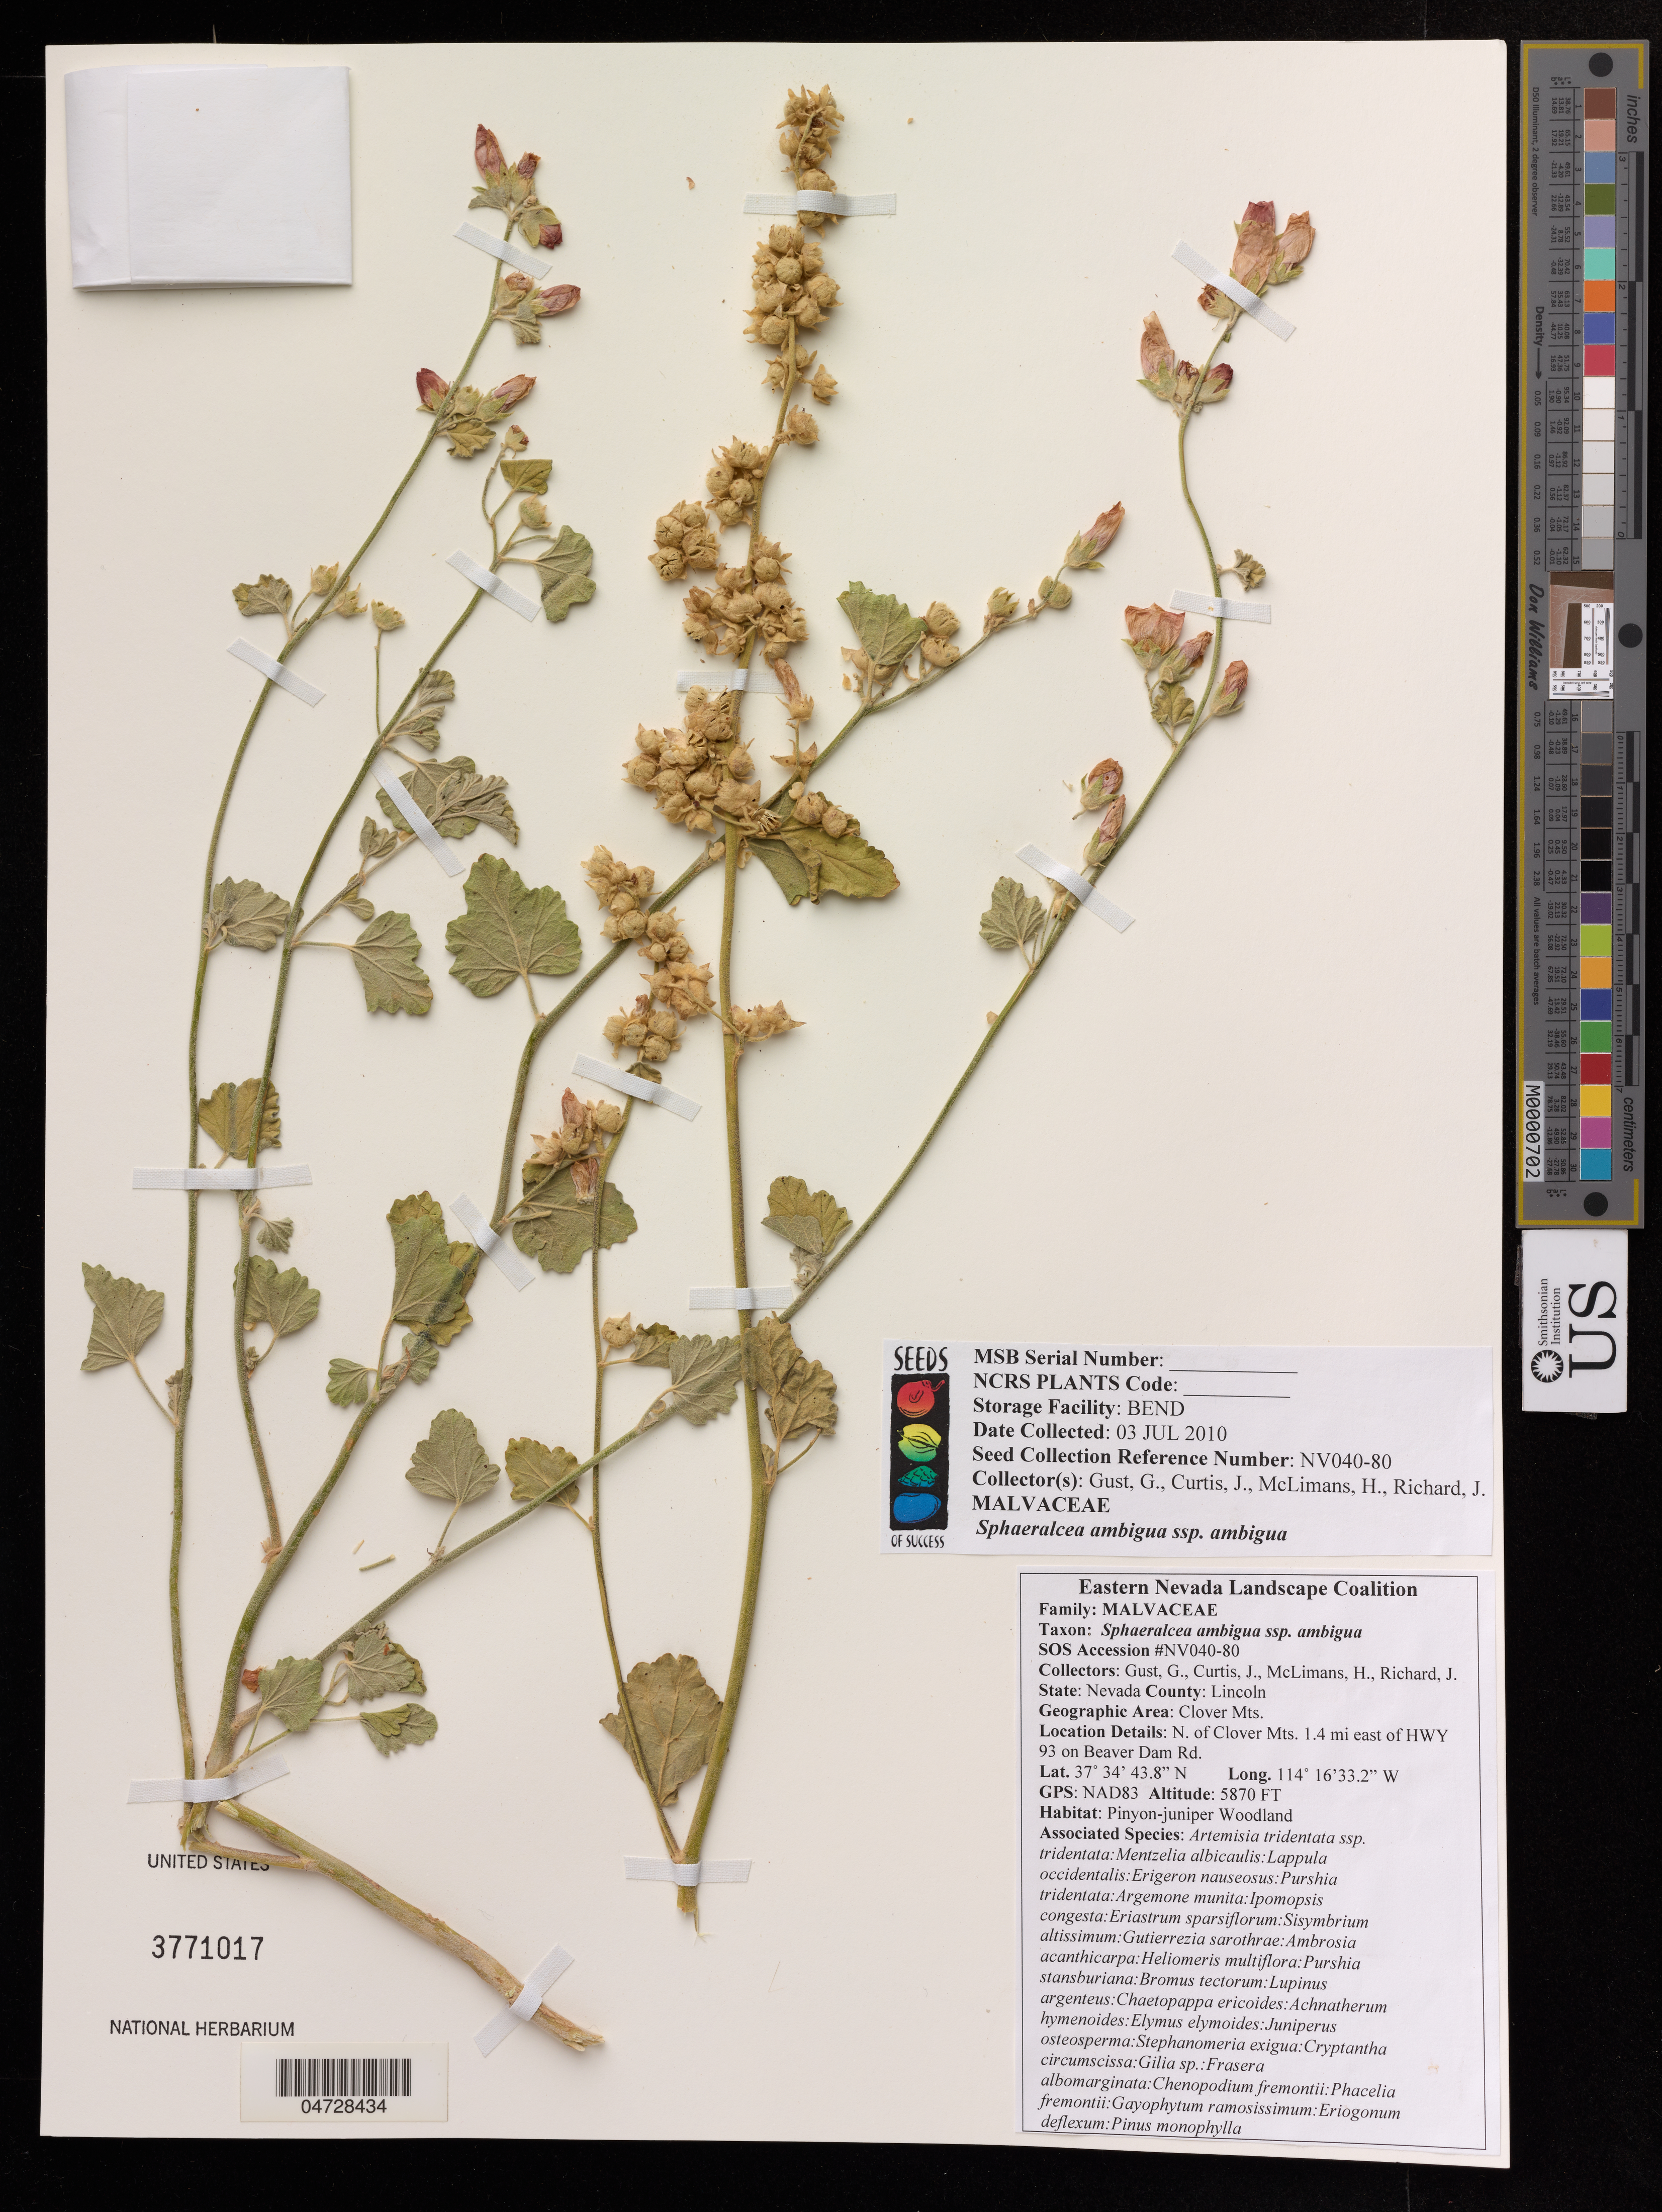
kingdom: Plantae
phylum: Tracheophyta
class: Magnoliopsida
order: Malvales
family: Malvaceae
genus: Sphaeralcea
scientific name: Sphaeralcea ambigua subsp. ambigua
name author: A. Gray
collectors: G. Gust, J. Curtis, H. McLimans & J. Richard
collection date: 2010-07-03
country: United States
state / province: Nevada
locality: Lincoln, N. of Clover Mts. 1.4 mi east of HWY 93 on beaver Dam Rd.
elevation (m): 1789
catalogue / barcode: US 3771017